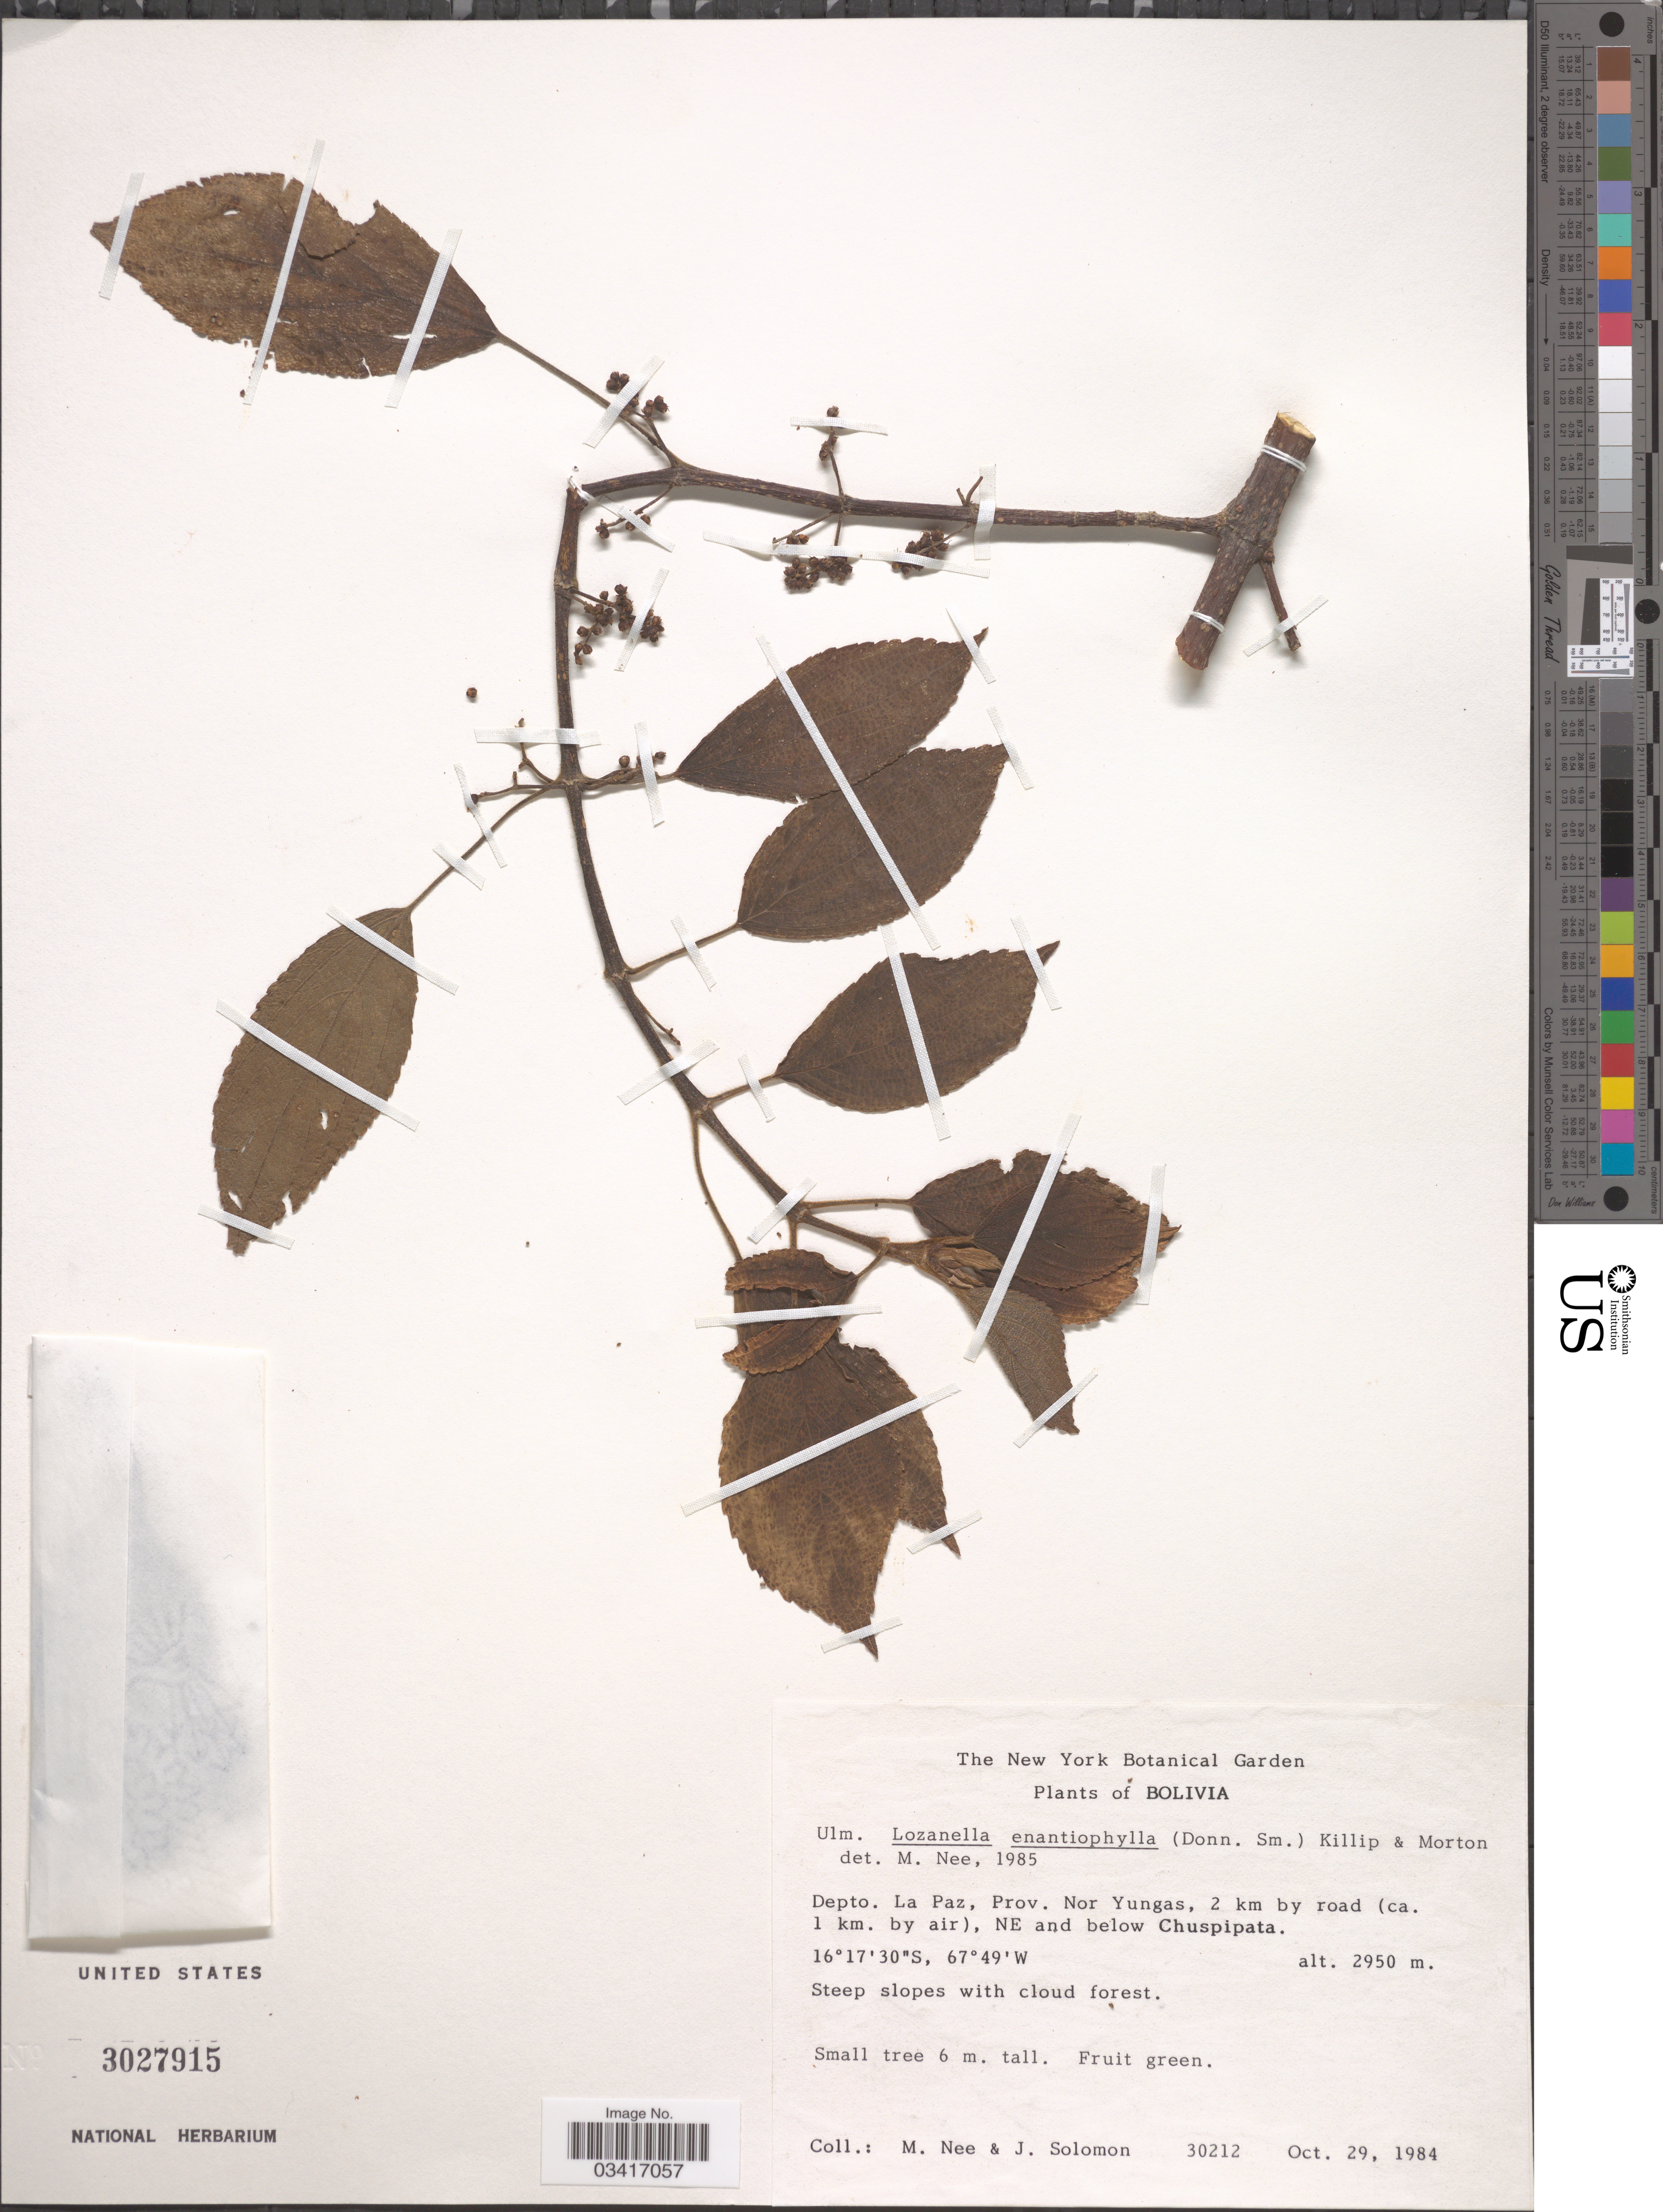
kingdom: Plantae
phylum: Tracheophyta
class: Magnoliopsida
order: Rosales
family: Cannabaceae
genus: Lozanella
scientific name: Lozanella enantiophylla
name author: (Donn. Sm.) Killip & C.V. Morton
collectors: M. Nee & J. Solomon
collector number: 30212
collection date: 1984-10-29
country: Bolivia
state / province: La Paz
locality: Depto. La Paz, Prov. Nor Yungas, 2 km by road (ca. 1 km. by air), NE and below Chuspipata.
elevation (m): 2950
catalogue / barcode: US 3027915